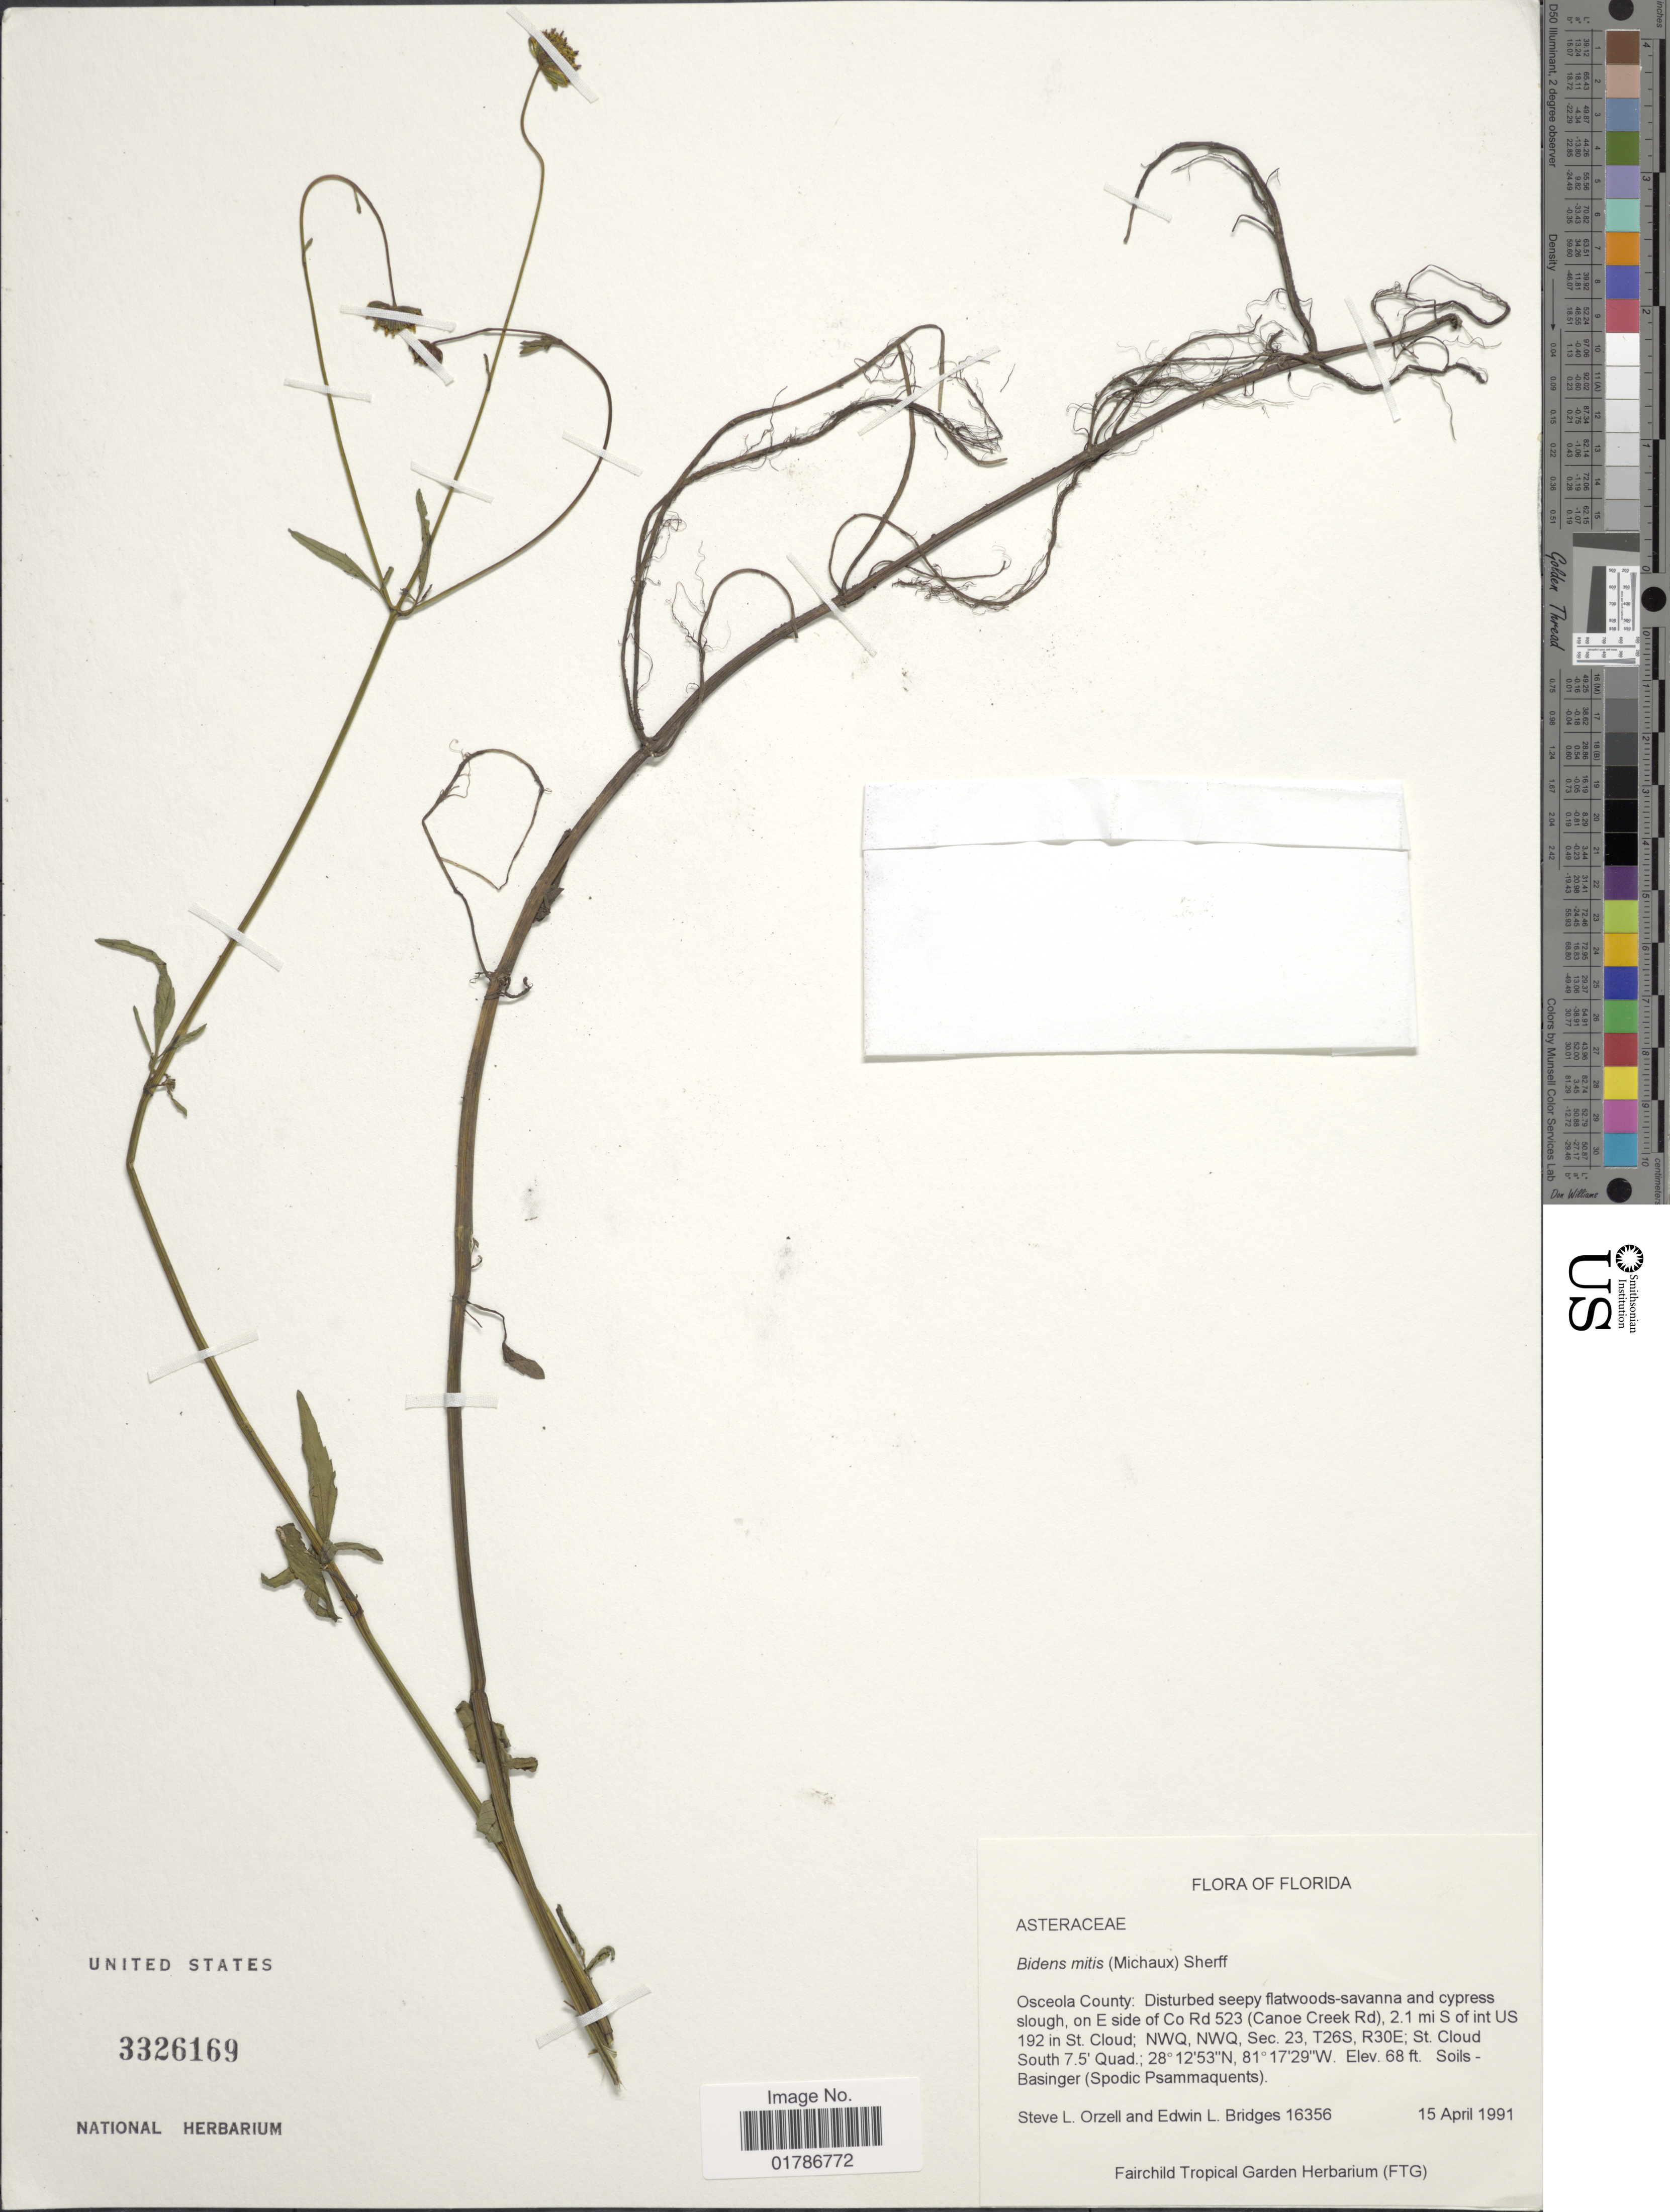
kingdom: Plantae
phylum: Tracheophyta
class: Magnoliopsida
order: Asterales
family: Asteraceae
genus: Bidens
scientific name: Bidens mitis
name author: (Michx.) Sherff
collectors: S. Orzell & E. Bridges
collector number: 16356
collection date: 1991-04-15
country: United States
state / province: Florida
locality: Osceola County: on E side of Co Rd 523 (Canoe Creek), 2.1 mi S of int US 192 in St. Cloud; NWQ, NWQ, Sec. 23, T26S, R30E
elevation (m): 21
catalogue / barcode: US 3326169